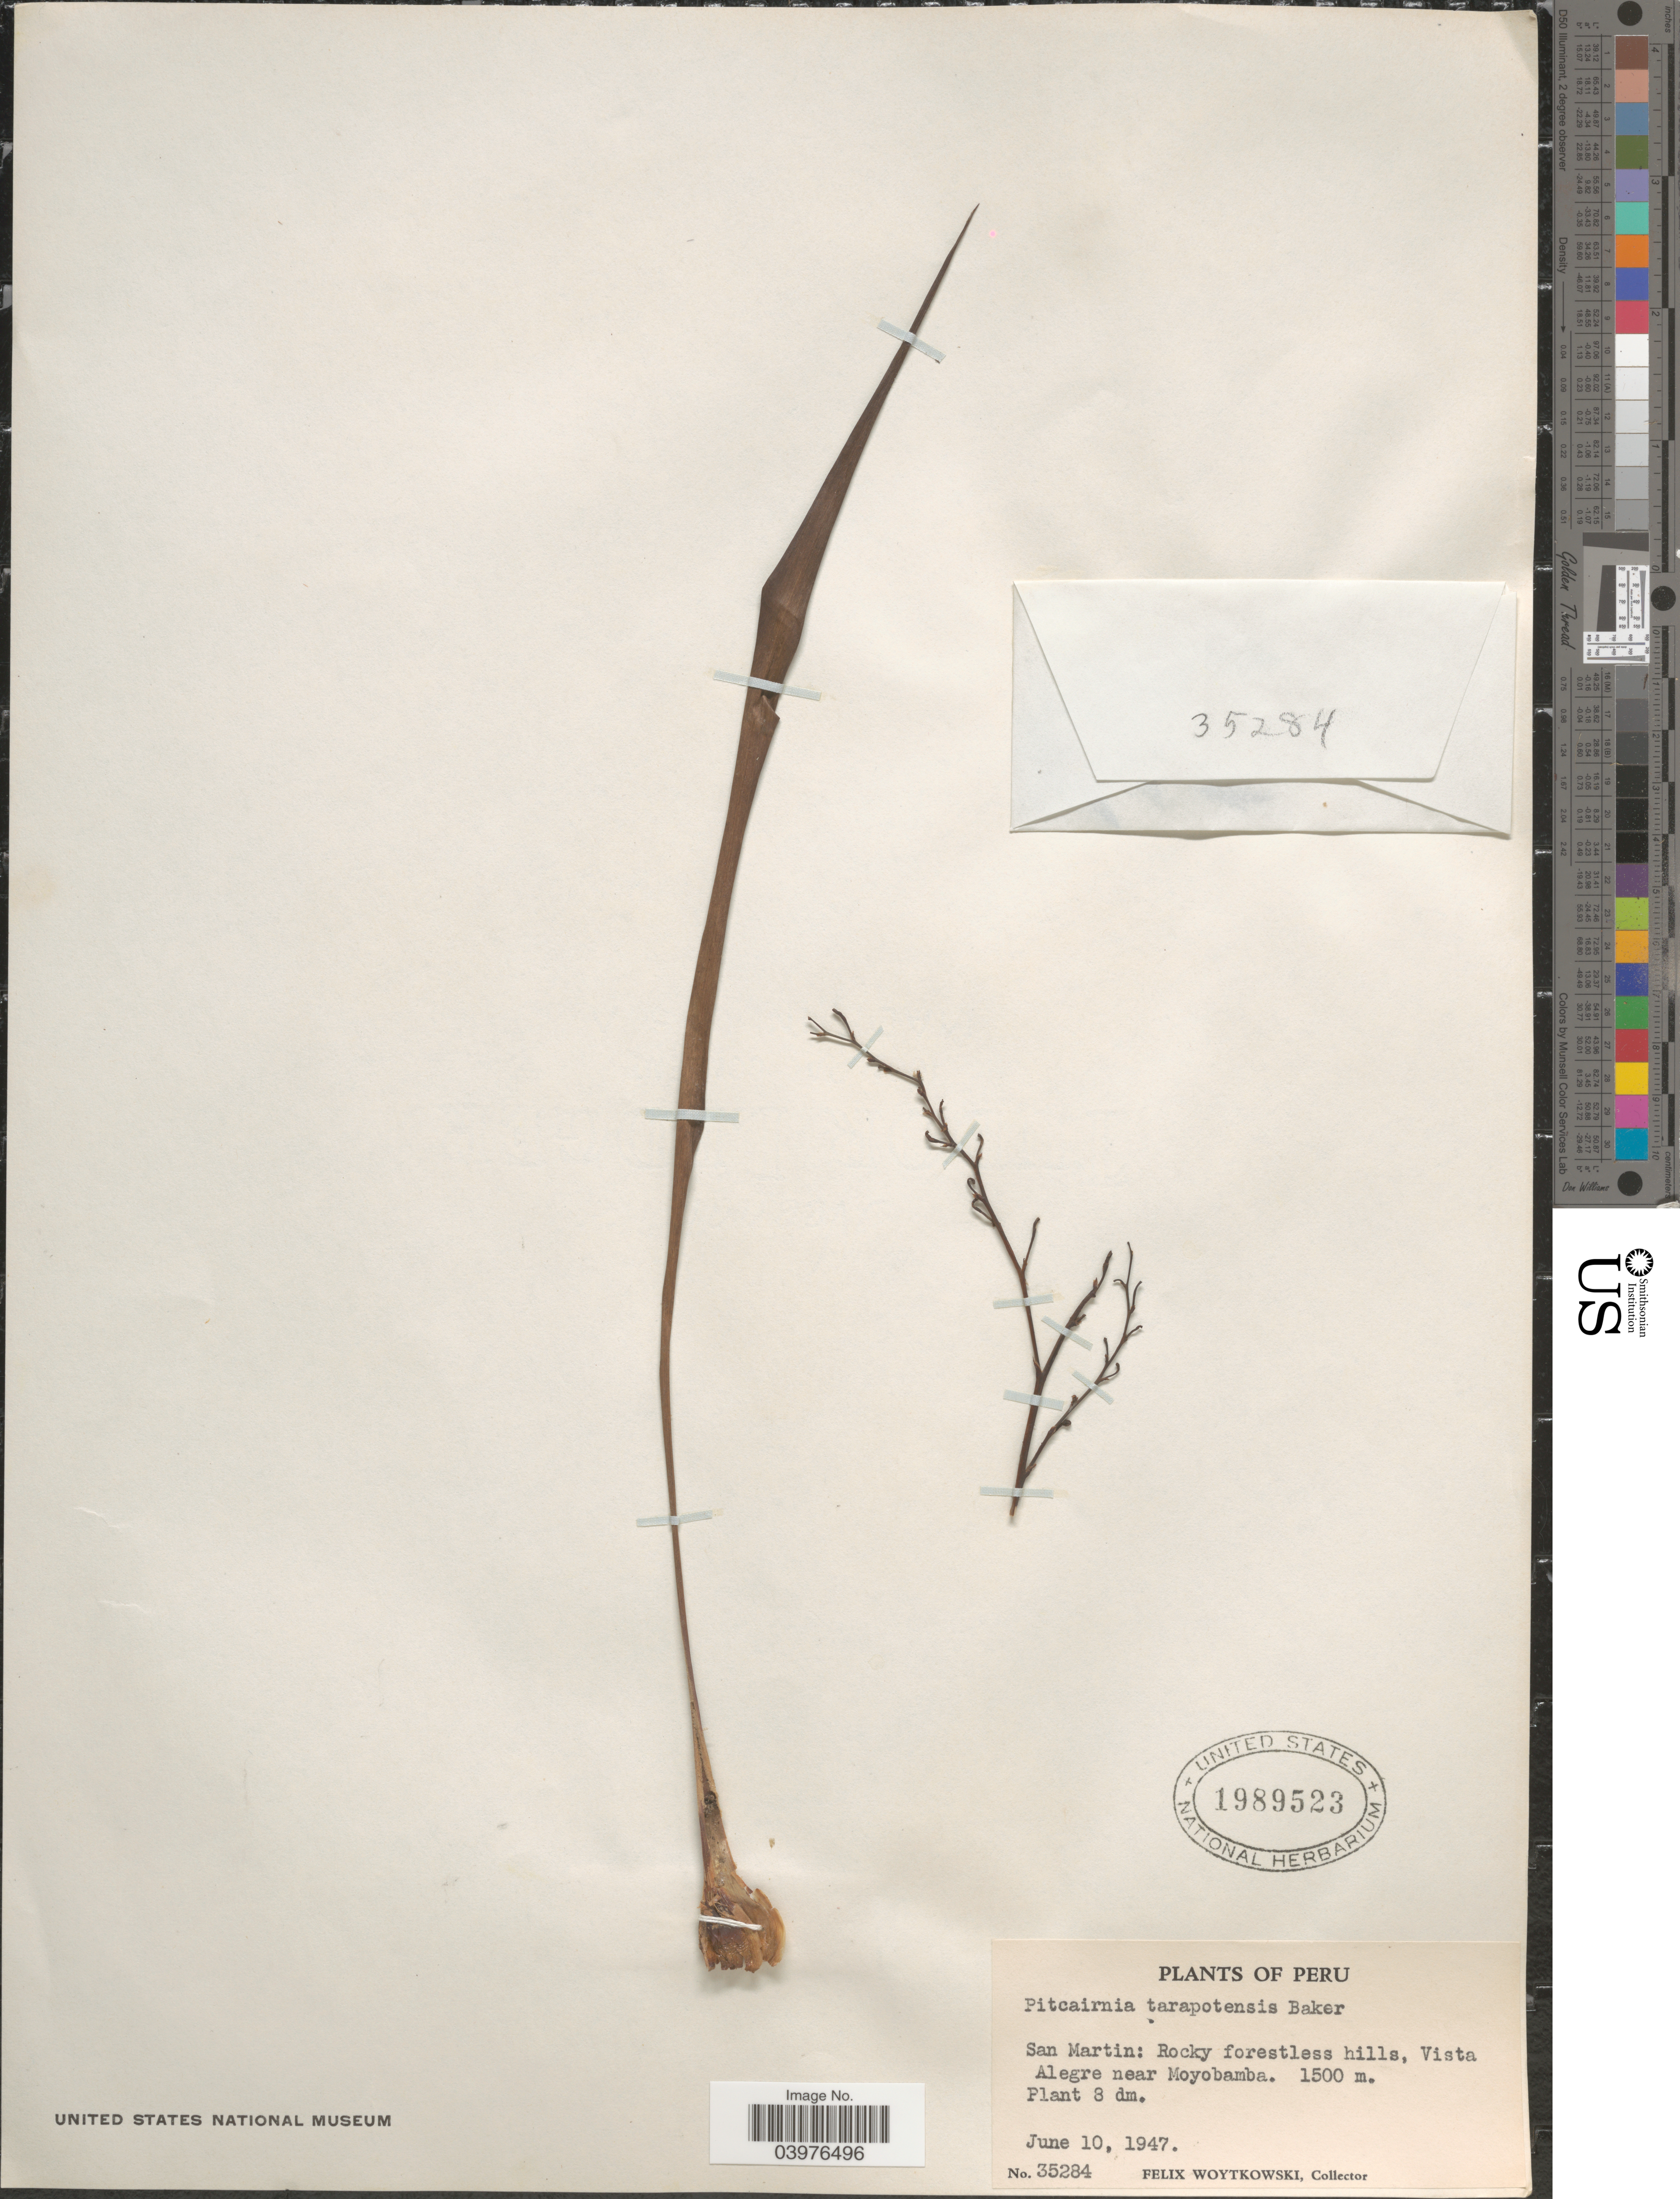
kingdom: Plantae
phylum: Tracheophyta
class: Liliopsida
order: Poales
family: Bromeliaceae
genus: Pitcairnia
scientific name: Pitcairnia tarapotensis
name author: Baker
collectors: F. Woytkowski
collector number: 35284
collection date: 1947-06-10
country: Peru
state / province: San Martín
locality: Vista Alegre near Moyobamba.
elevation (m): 1500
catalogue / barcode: US 1989523